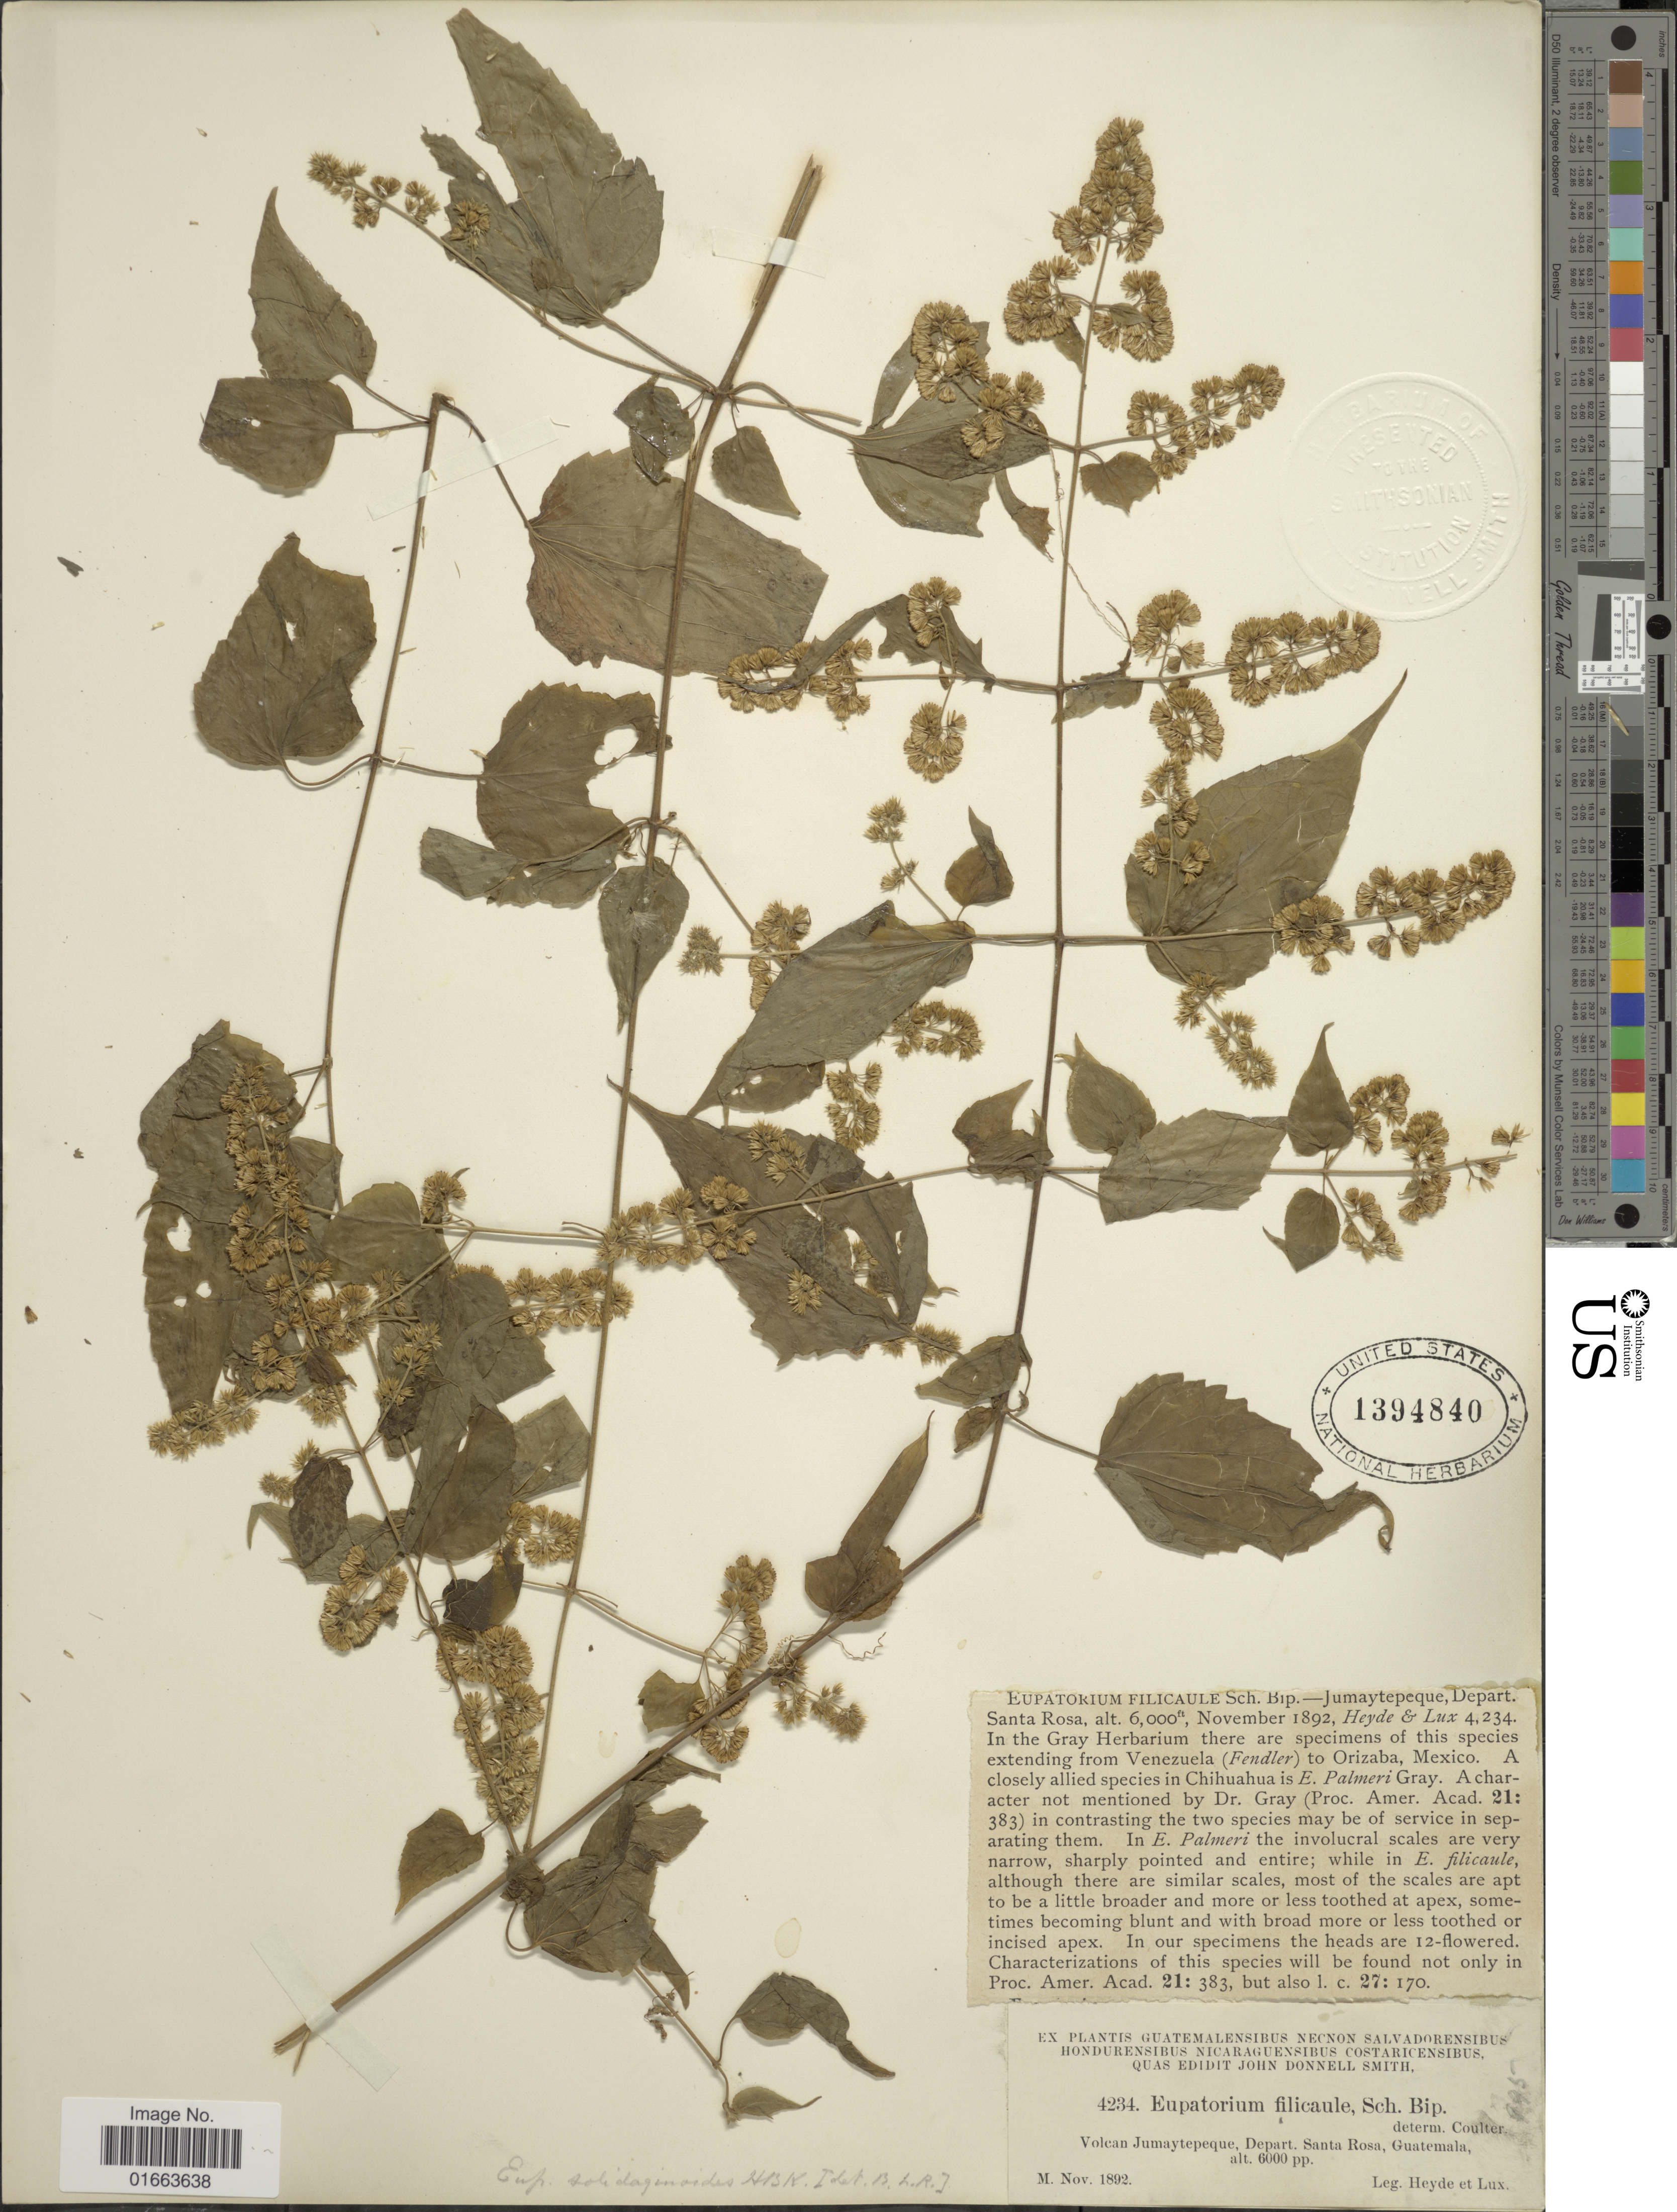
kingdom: Plantae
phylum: Tracheophyta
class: Magnoliopsida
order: Asterales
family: Asteraceae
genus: Koanophyllon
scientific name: Koanophyllon solidaginoides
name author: (Kunth) R.M. King & H. Rob.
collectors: Heyde & Lux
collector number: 4234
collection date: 1892-11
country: Guatemala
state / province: Santa Rosa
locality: Volcan Jumaytepeque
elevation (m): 1829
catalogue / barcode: US 1394840